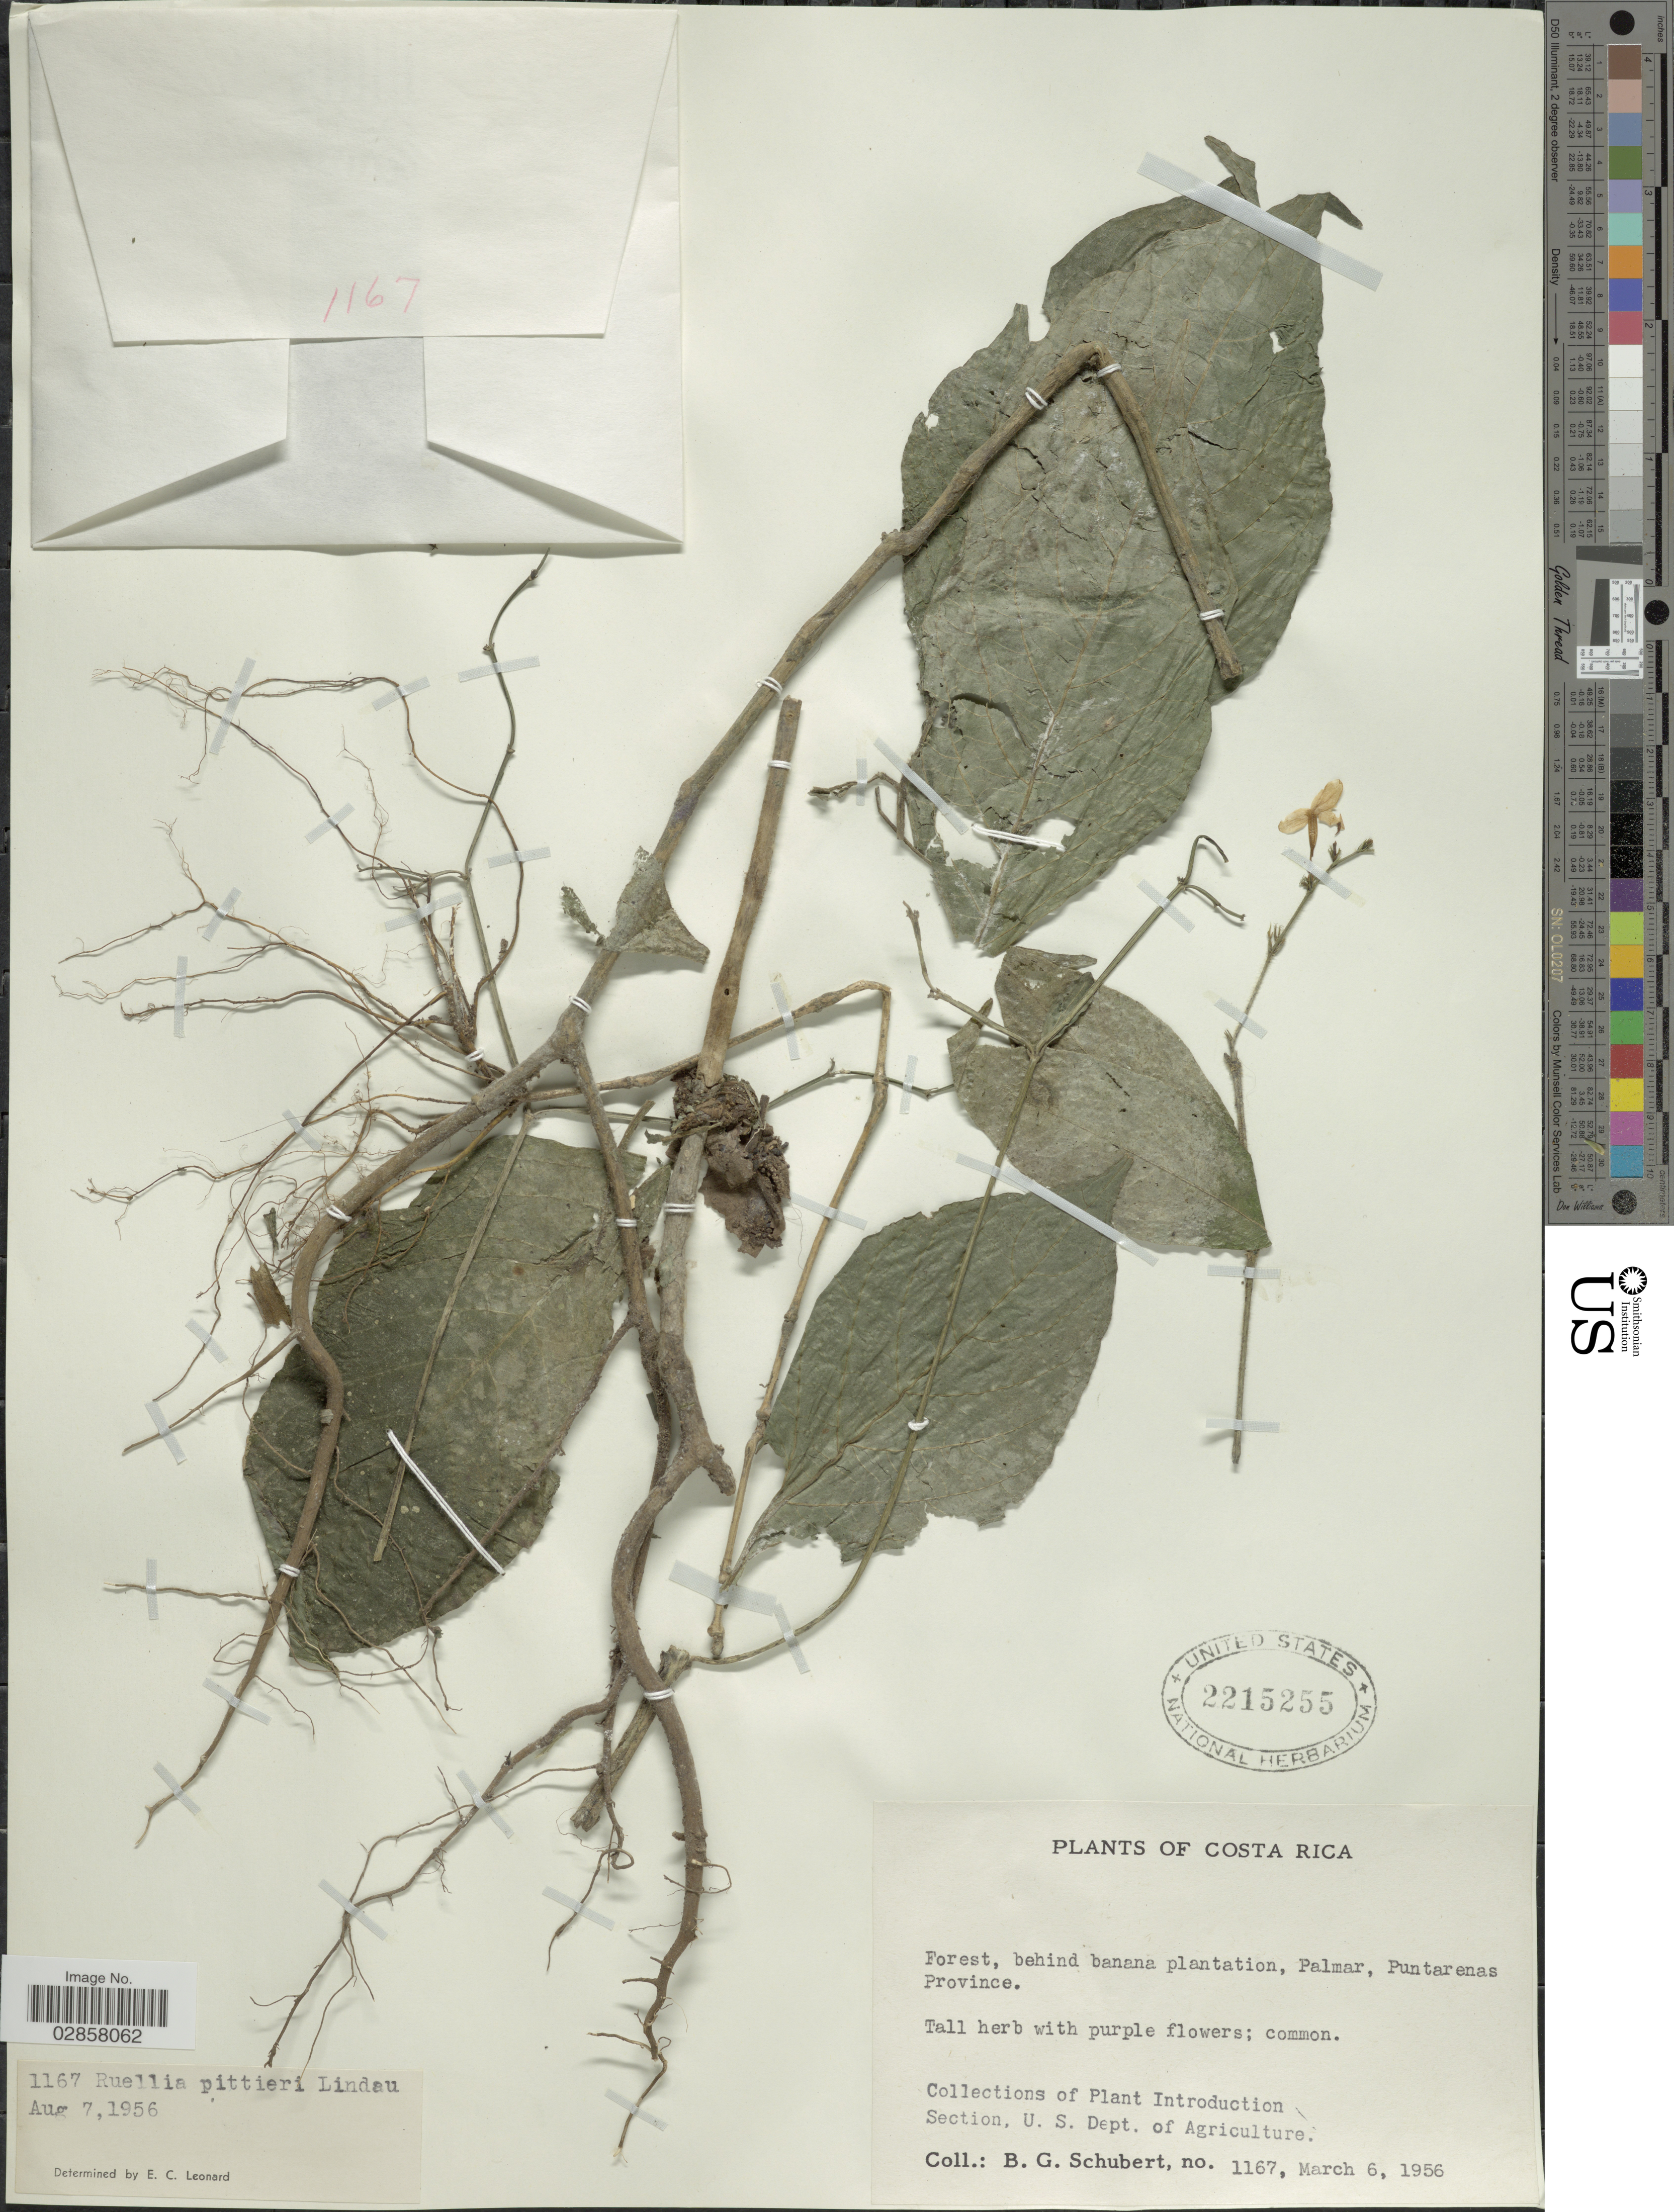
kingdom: Plantae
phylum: Tracheophyta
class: Magnoliopsida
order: Lamiales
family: Acanthaceae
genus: Ruellia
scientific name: Ruellia pittieri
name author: Lindau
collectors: B. Schubert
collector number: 1167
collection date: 1956-03-06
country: Costa Rica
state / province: Puntarenas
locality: Forest, behind banana plantation, Palmar.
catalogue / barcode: US 2215255